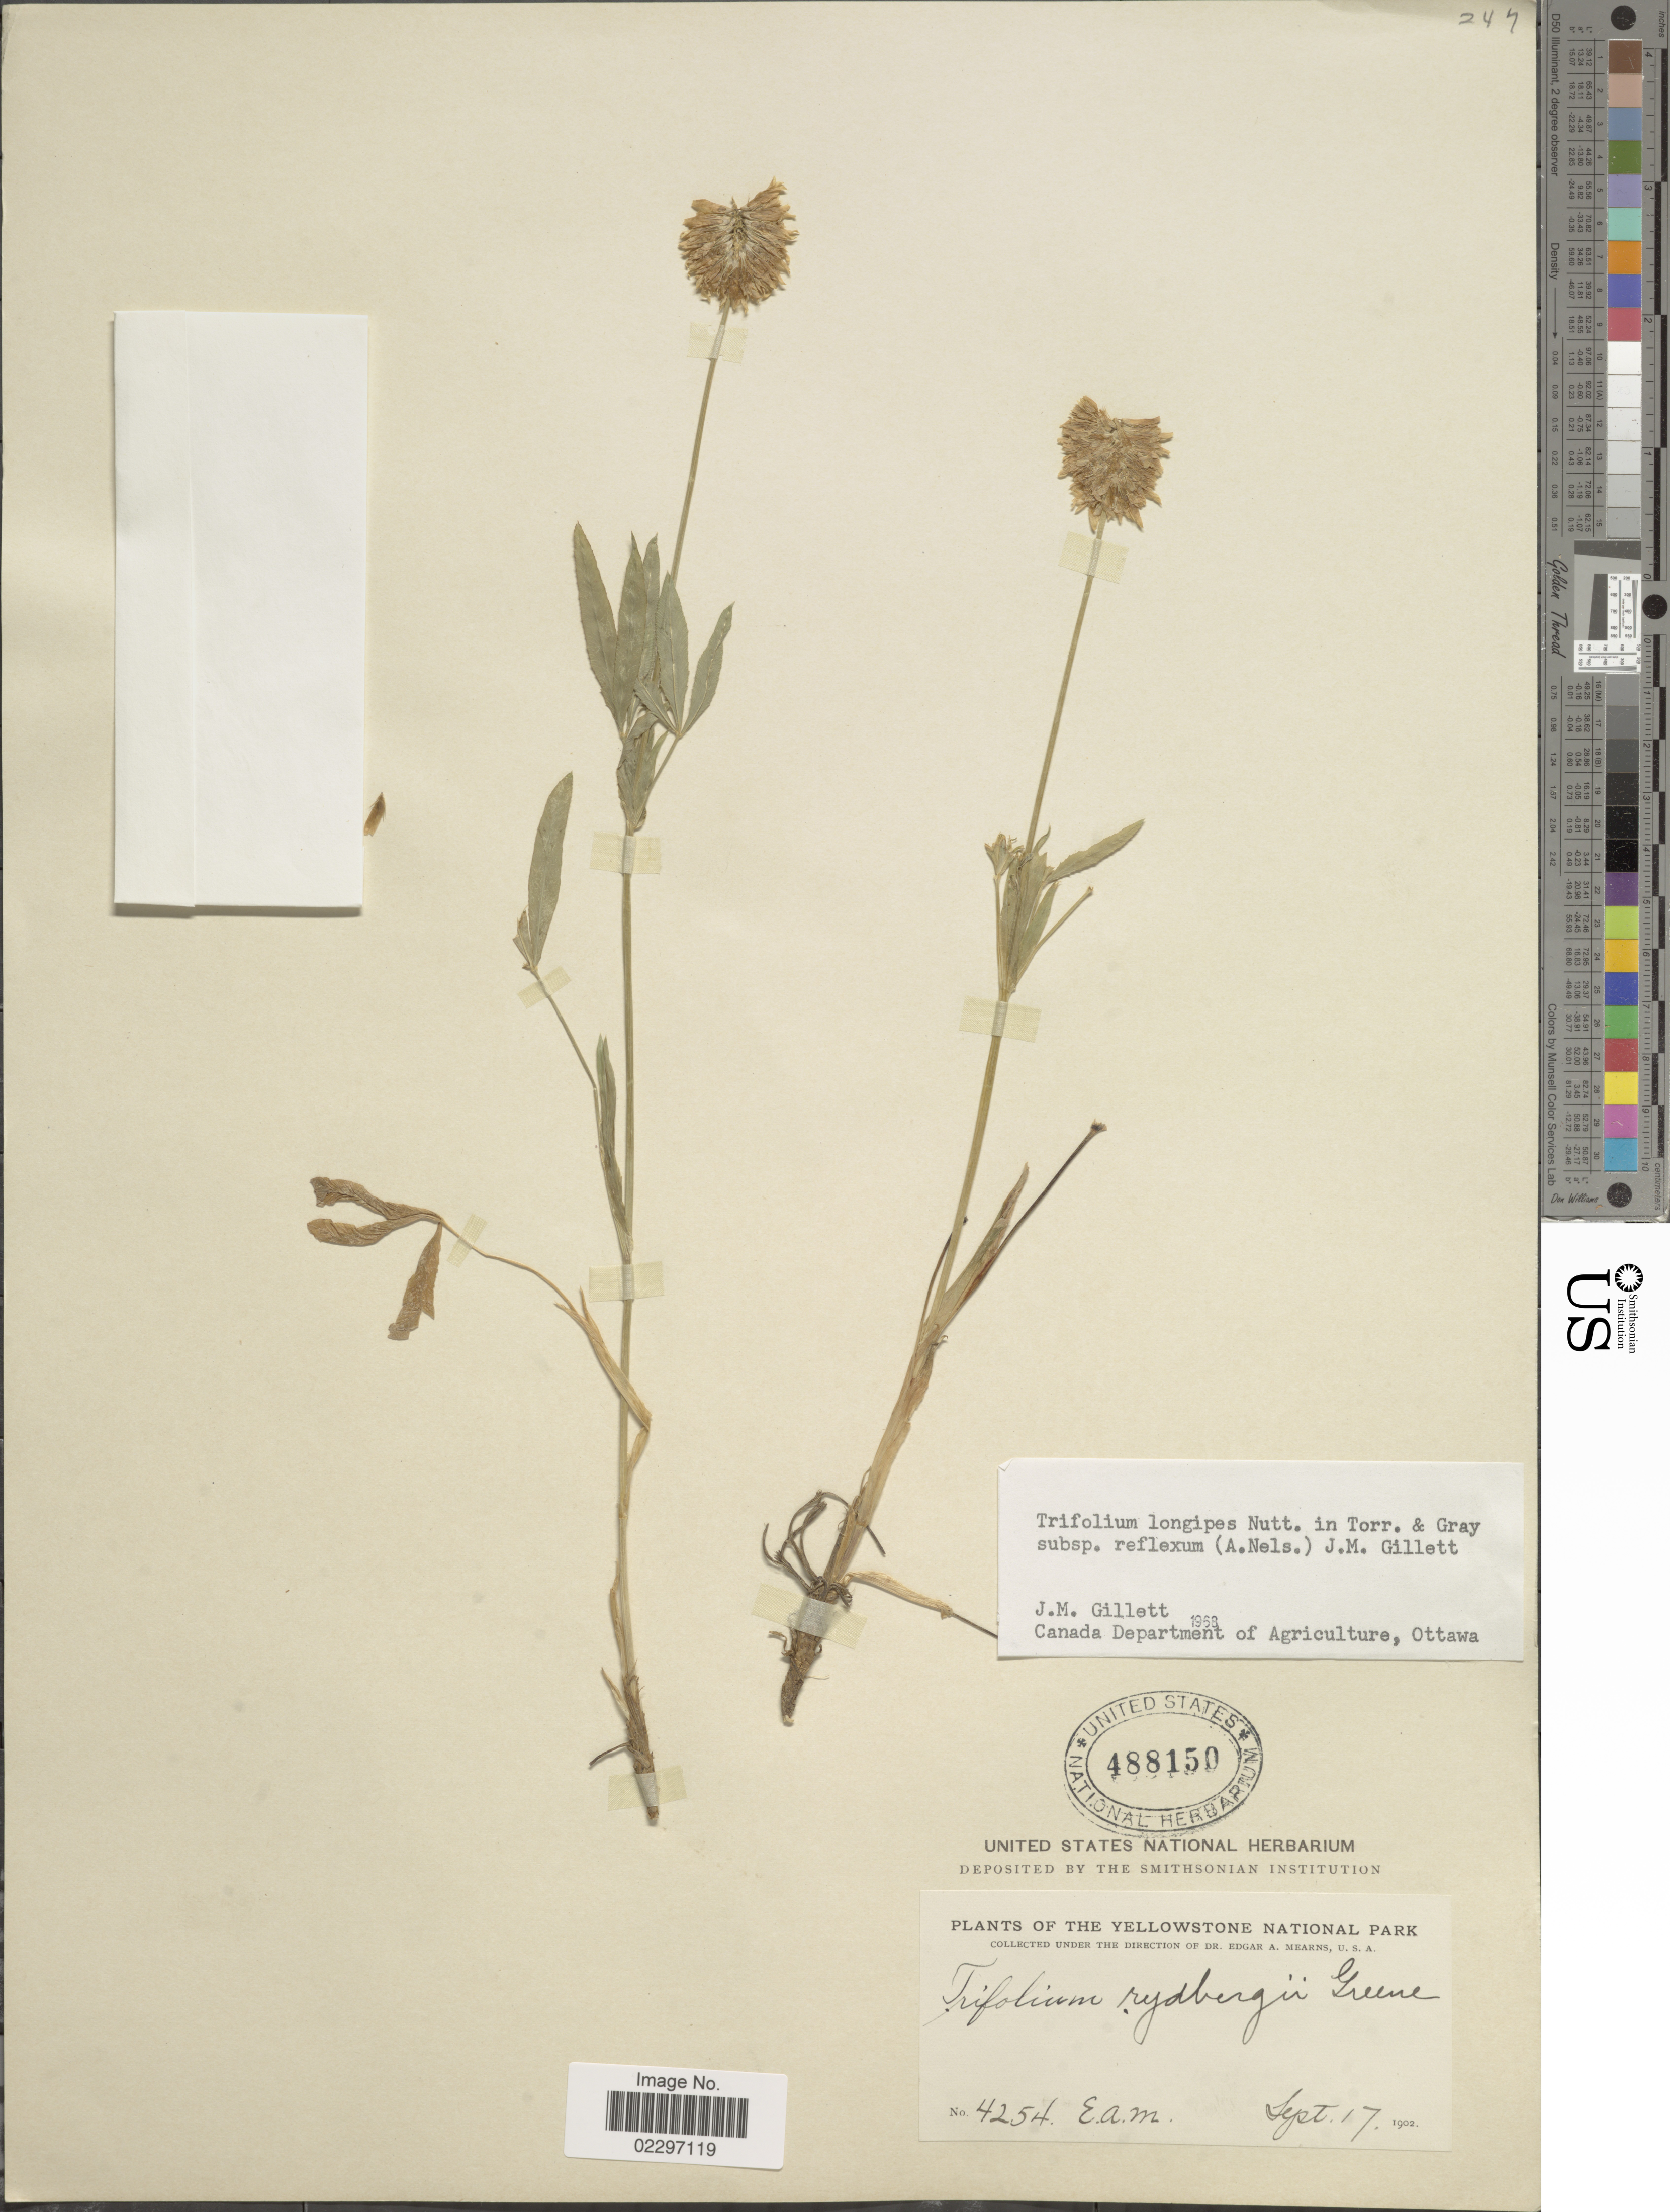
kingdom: Plantae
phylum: Tracheophyta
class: Magnoliopsida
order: Fabales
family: Fabaceae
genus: Trifolium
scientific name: Trifolium longipes subsp. reflexum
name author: (A. Nelson) J.M. Gillet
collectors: E. A. Mearns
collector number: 4254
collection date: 1902-09-17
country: United States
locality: Yellowstone National Park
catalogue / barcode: US 488150